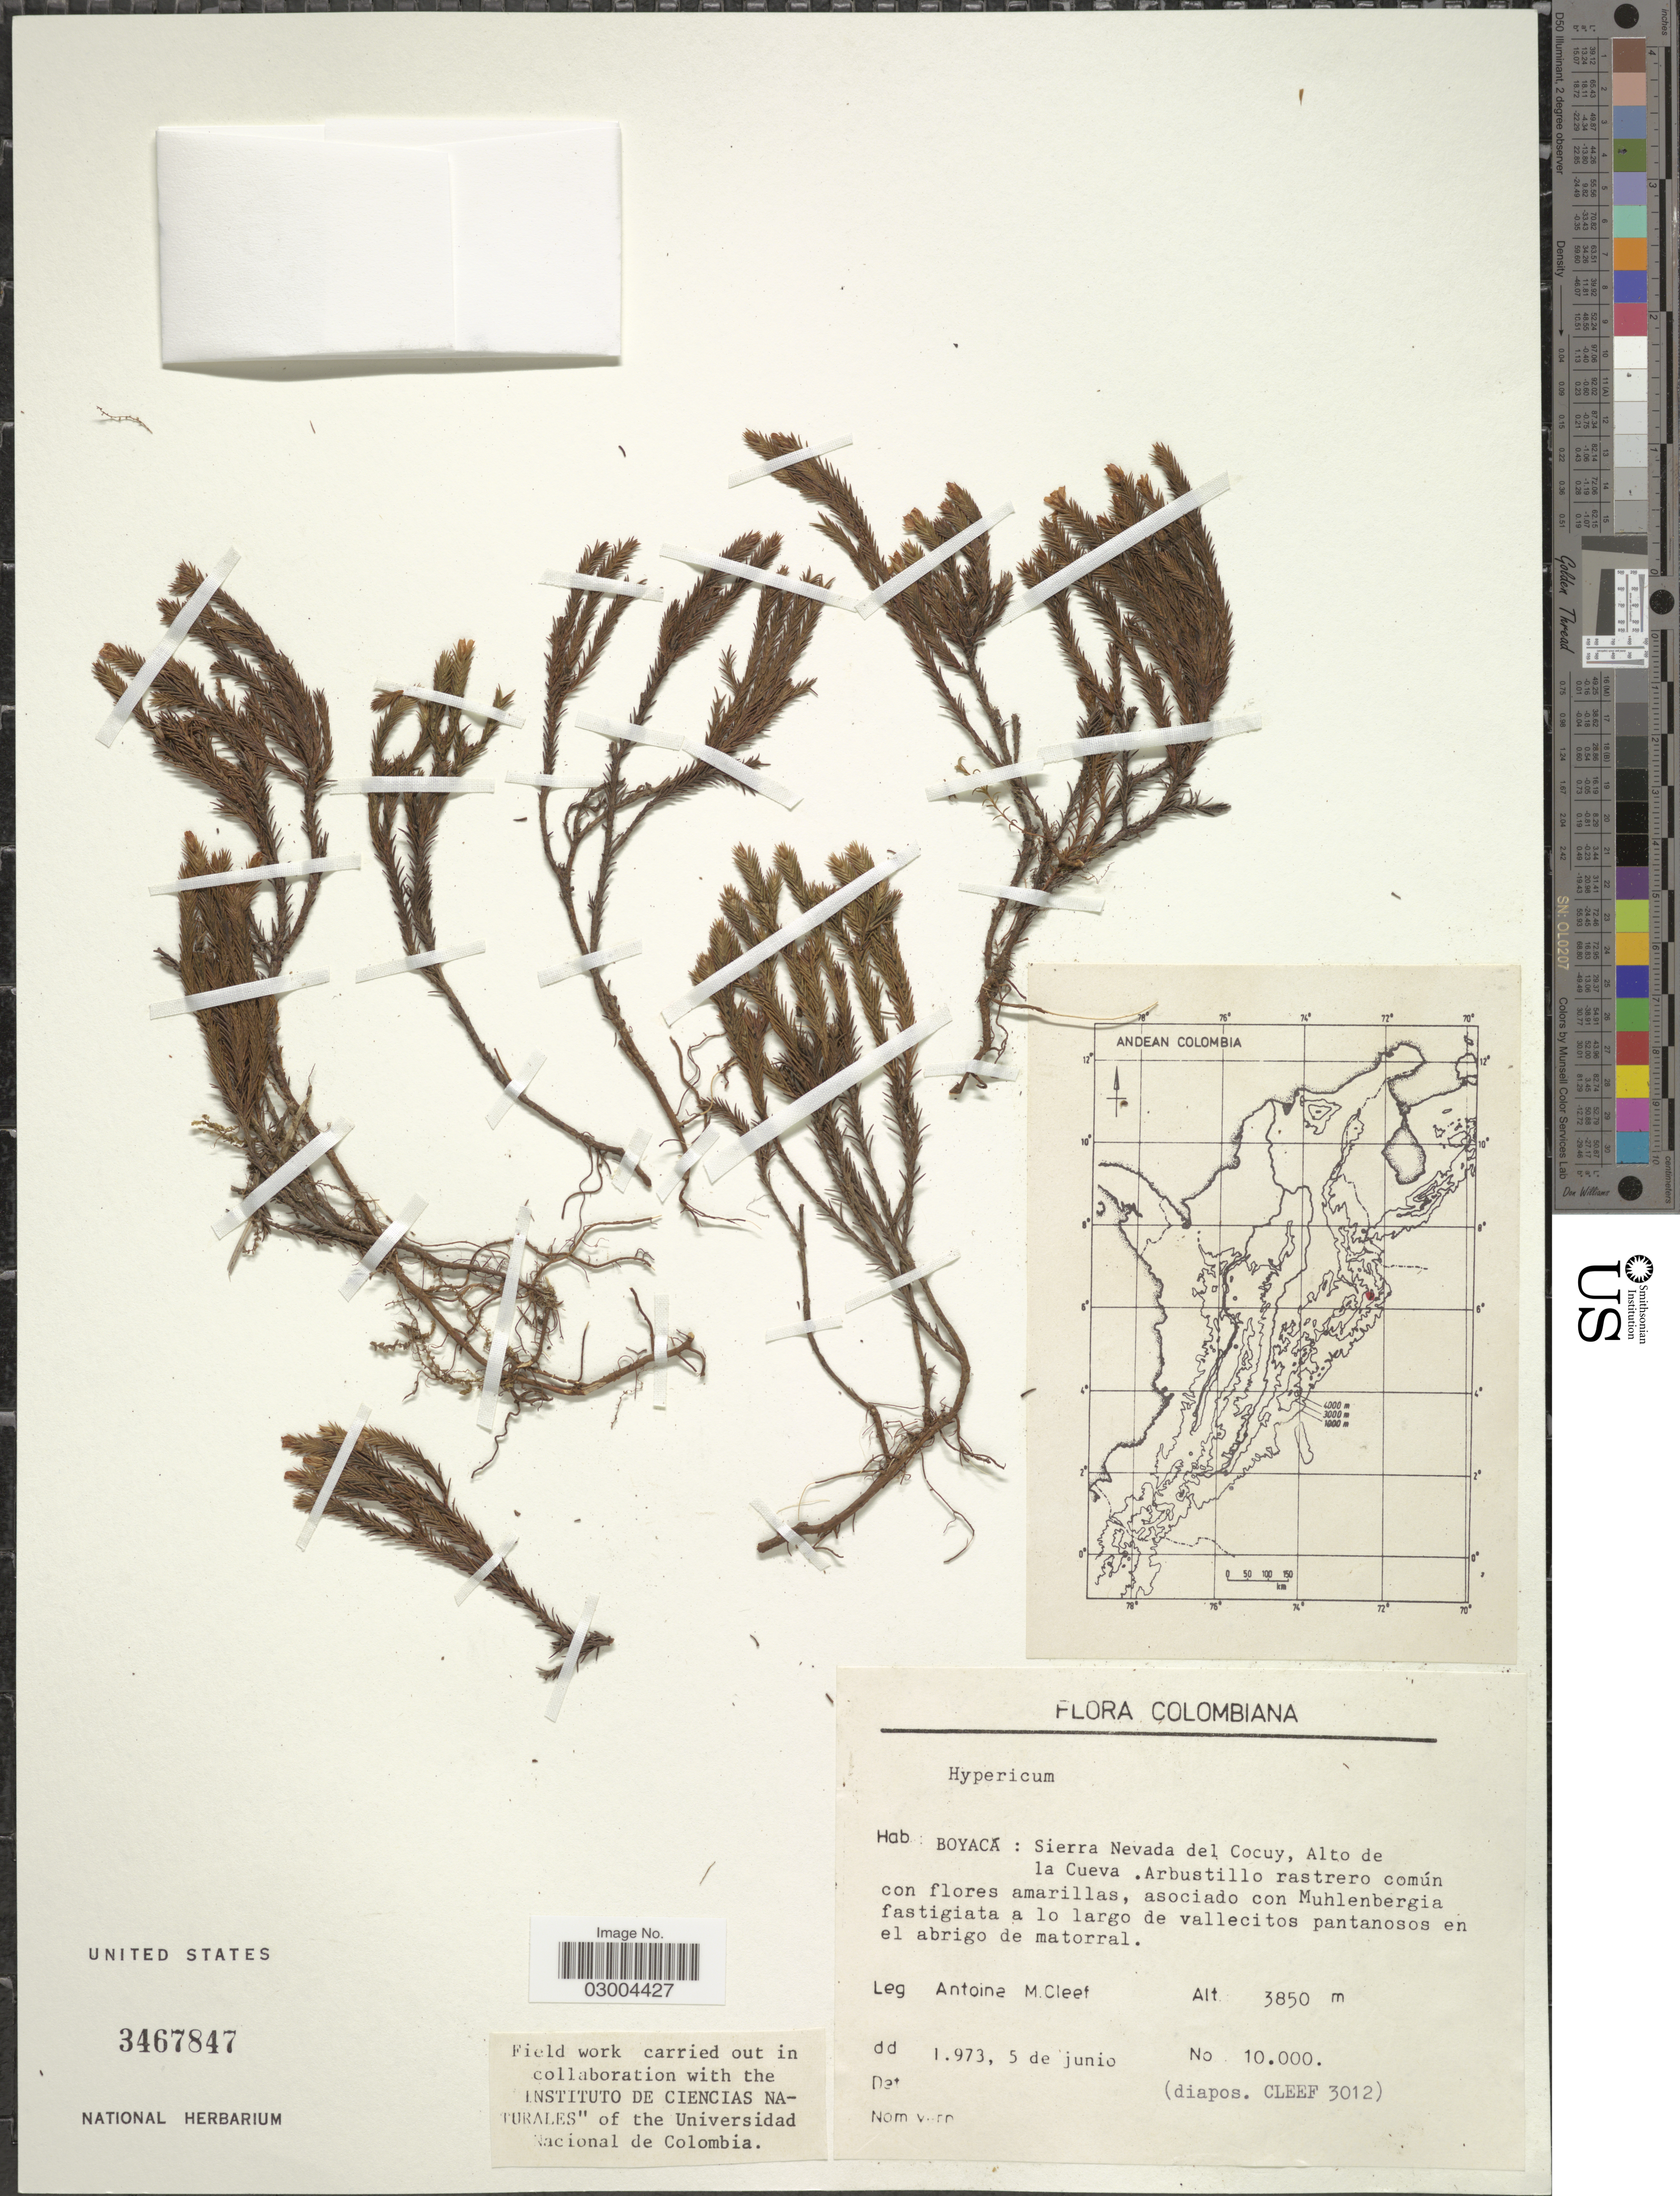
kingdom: Plantae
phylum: Tracheophyta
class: Magnoliopsida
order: Malpighiales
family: Hypericaceae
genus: Hypericum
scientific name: Hypericum sp.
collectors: A. M. Cleef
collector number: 10000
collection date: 1973-06-05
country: Colombia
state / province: Boyacá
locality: Sierra Nevada del Cocuy, Alto de la Cueva.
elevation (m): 3850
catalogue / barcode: US 3467847